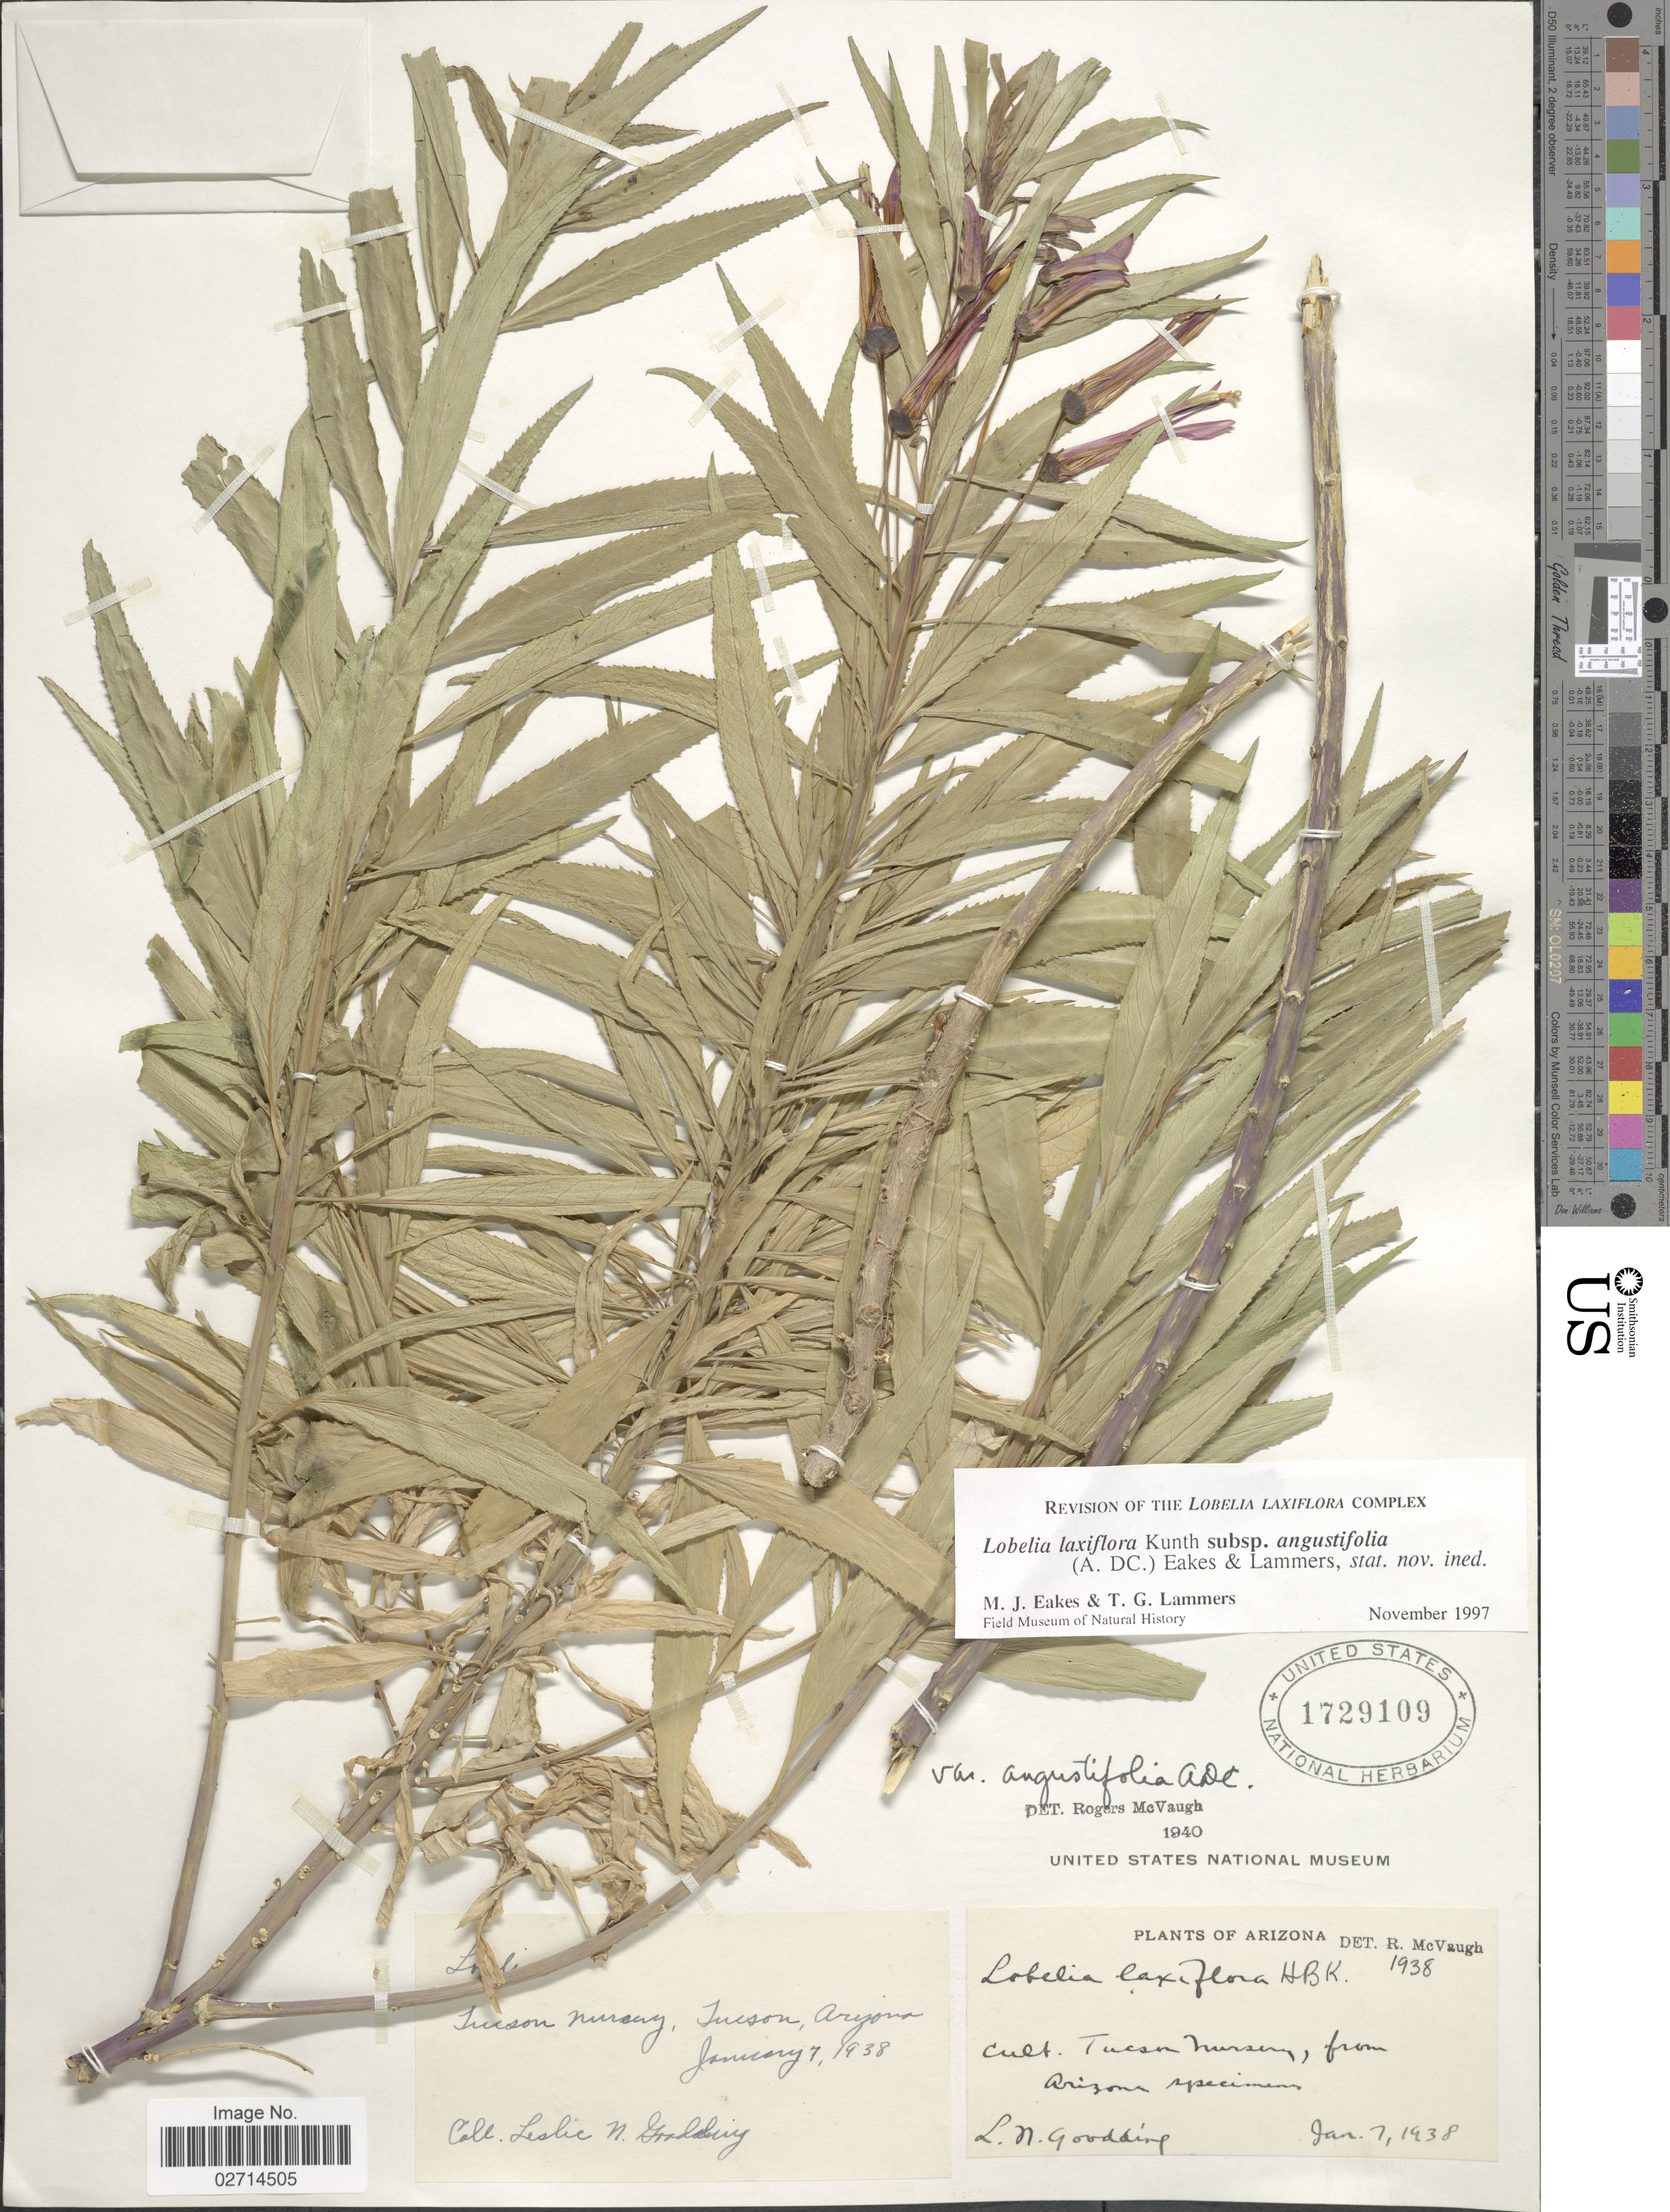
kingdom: Plantae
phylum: Tracheophyta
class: Magnoliopsida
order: Asterales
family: Campanulaceae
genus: Lobelia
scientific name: Lobelia laxiflora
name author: Kunth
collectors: L. N. Goodding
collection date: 1938-01-07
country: United States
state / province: Arizona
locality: Cult. Tucson Nursery, from Arizona specimen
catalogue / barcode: US 1729109